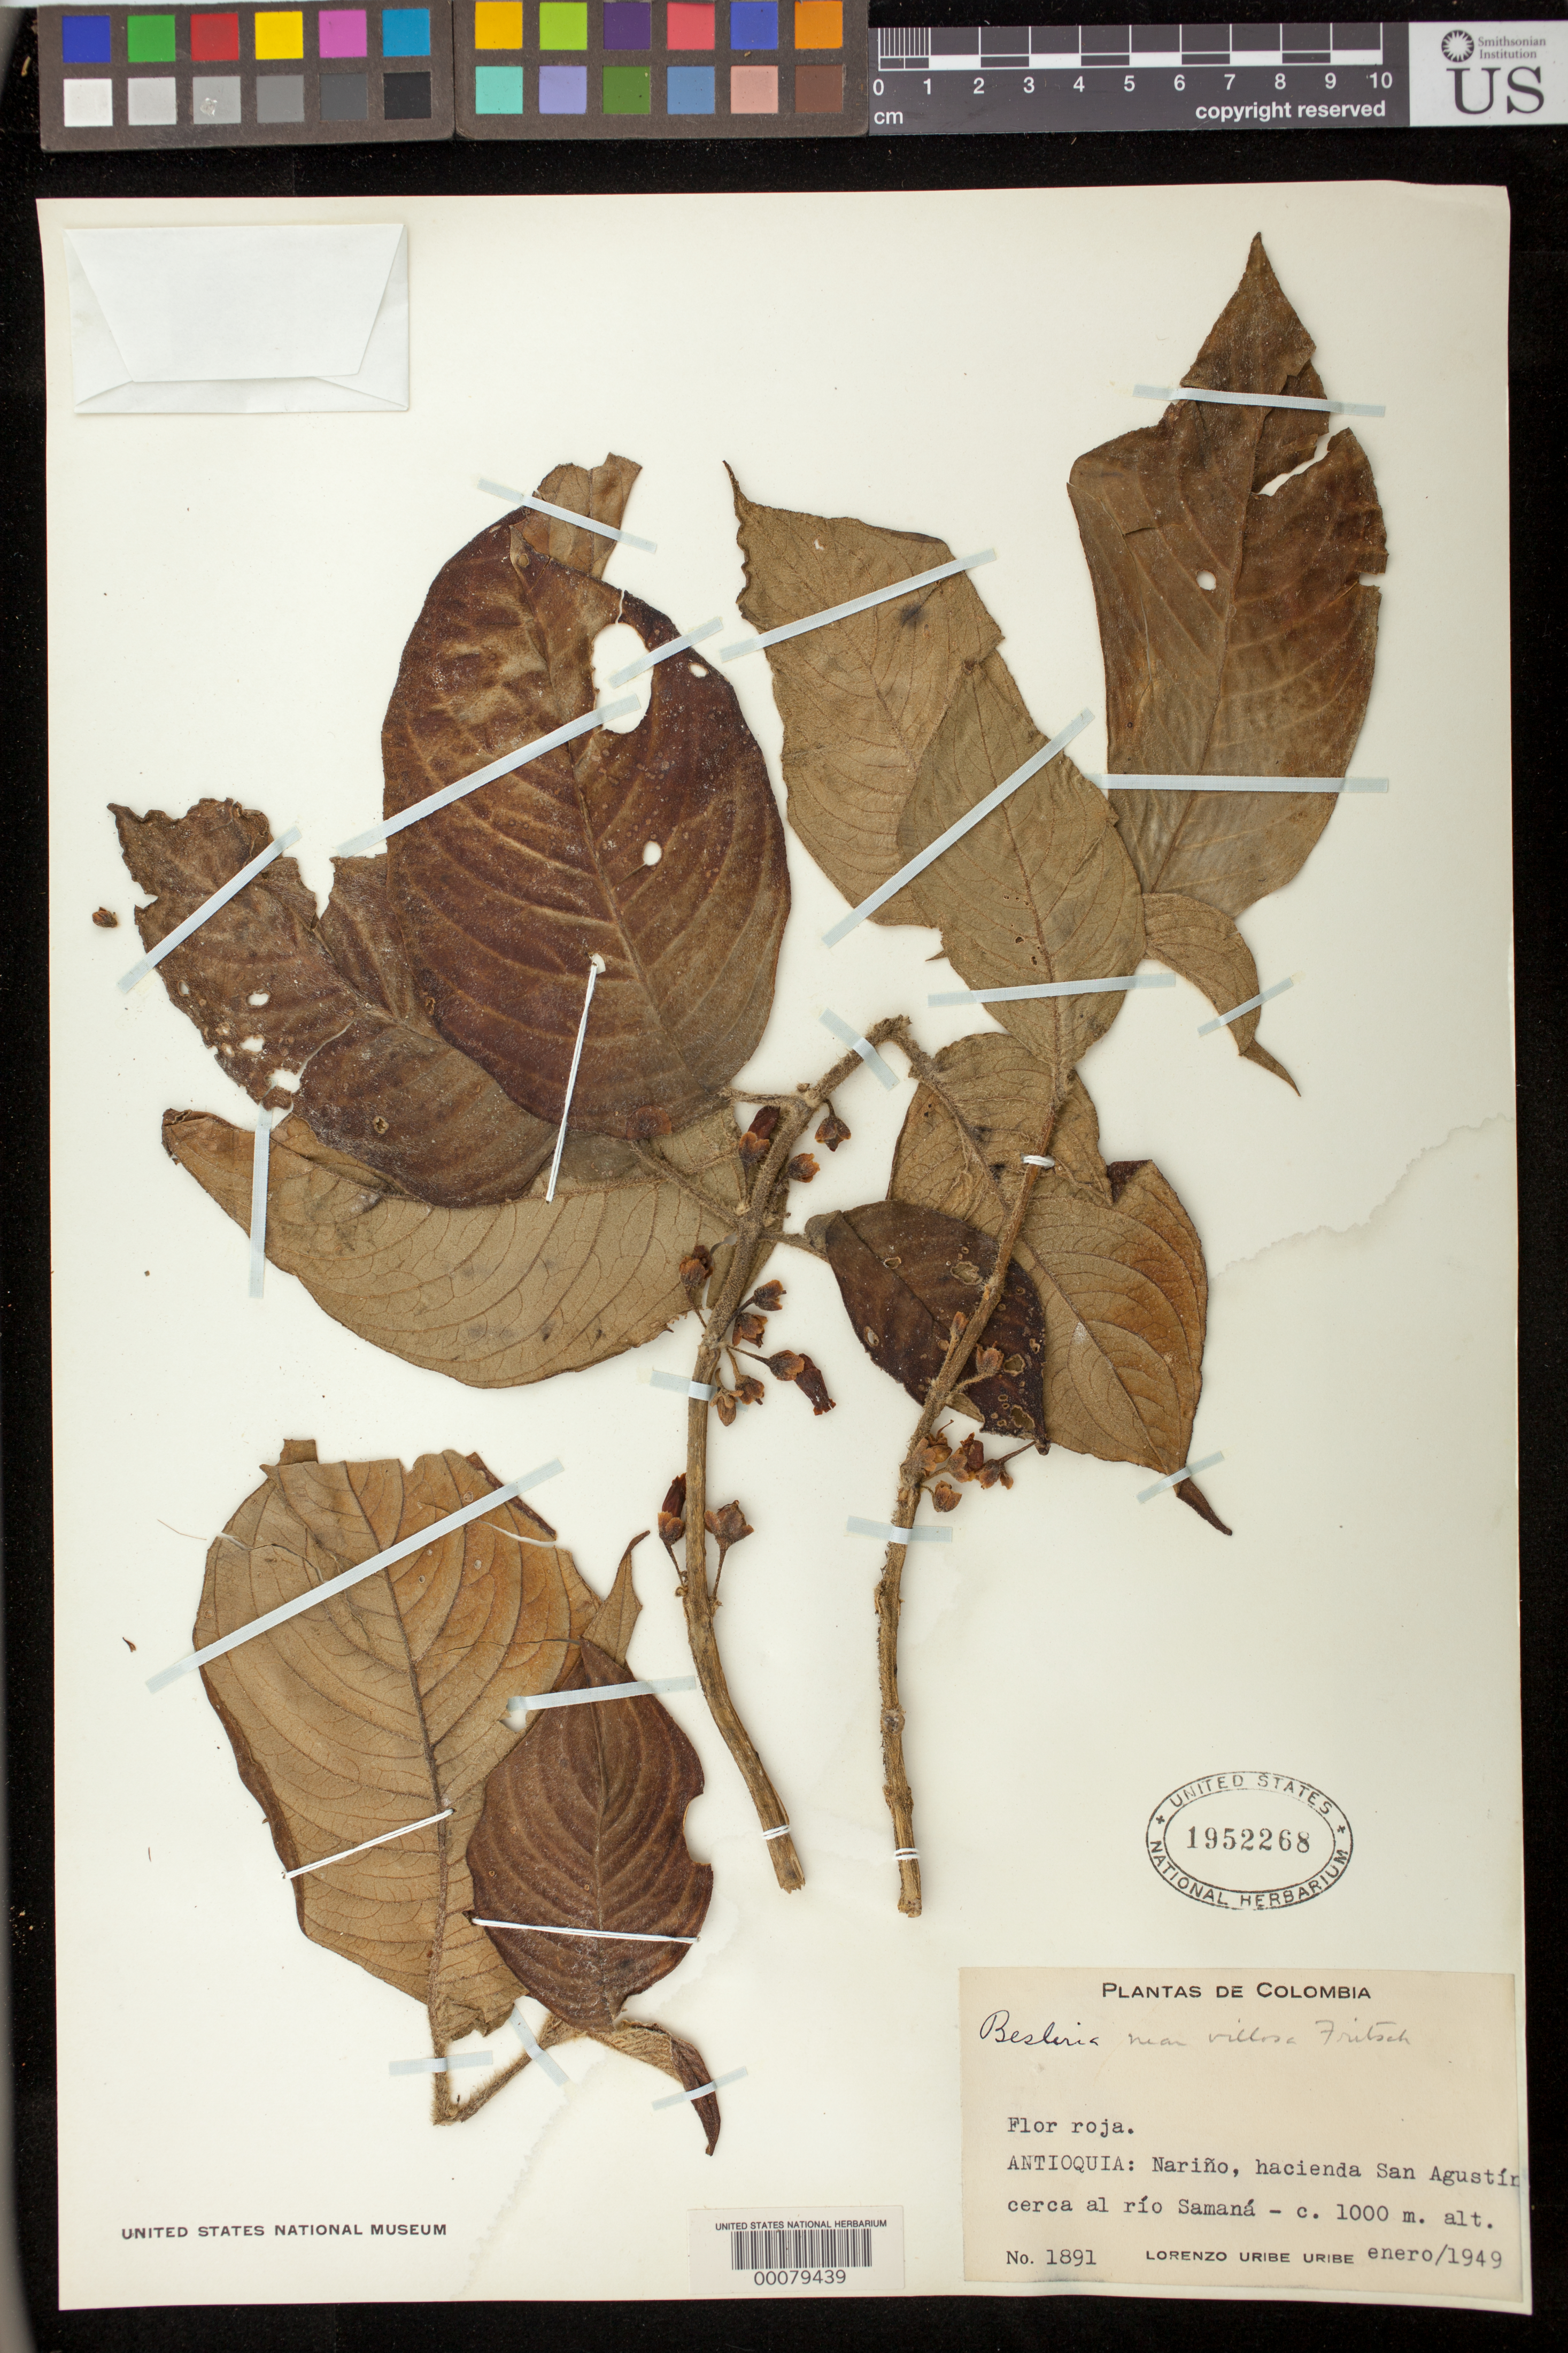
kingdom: Plantae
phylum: Tracheophyta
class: Magnoliopsida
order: Lamiales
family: Gesneriaceae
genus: Besleria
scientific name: Besleria sp.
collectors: L. Uribe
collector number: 1891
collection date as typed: Jan 1949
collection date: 1949-01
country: Colombia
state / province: Antioquia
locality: Narino, Hacienda San Agustin, near Rio Samana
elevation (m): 1000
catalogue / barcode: US 1952268